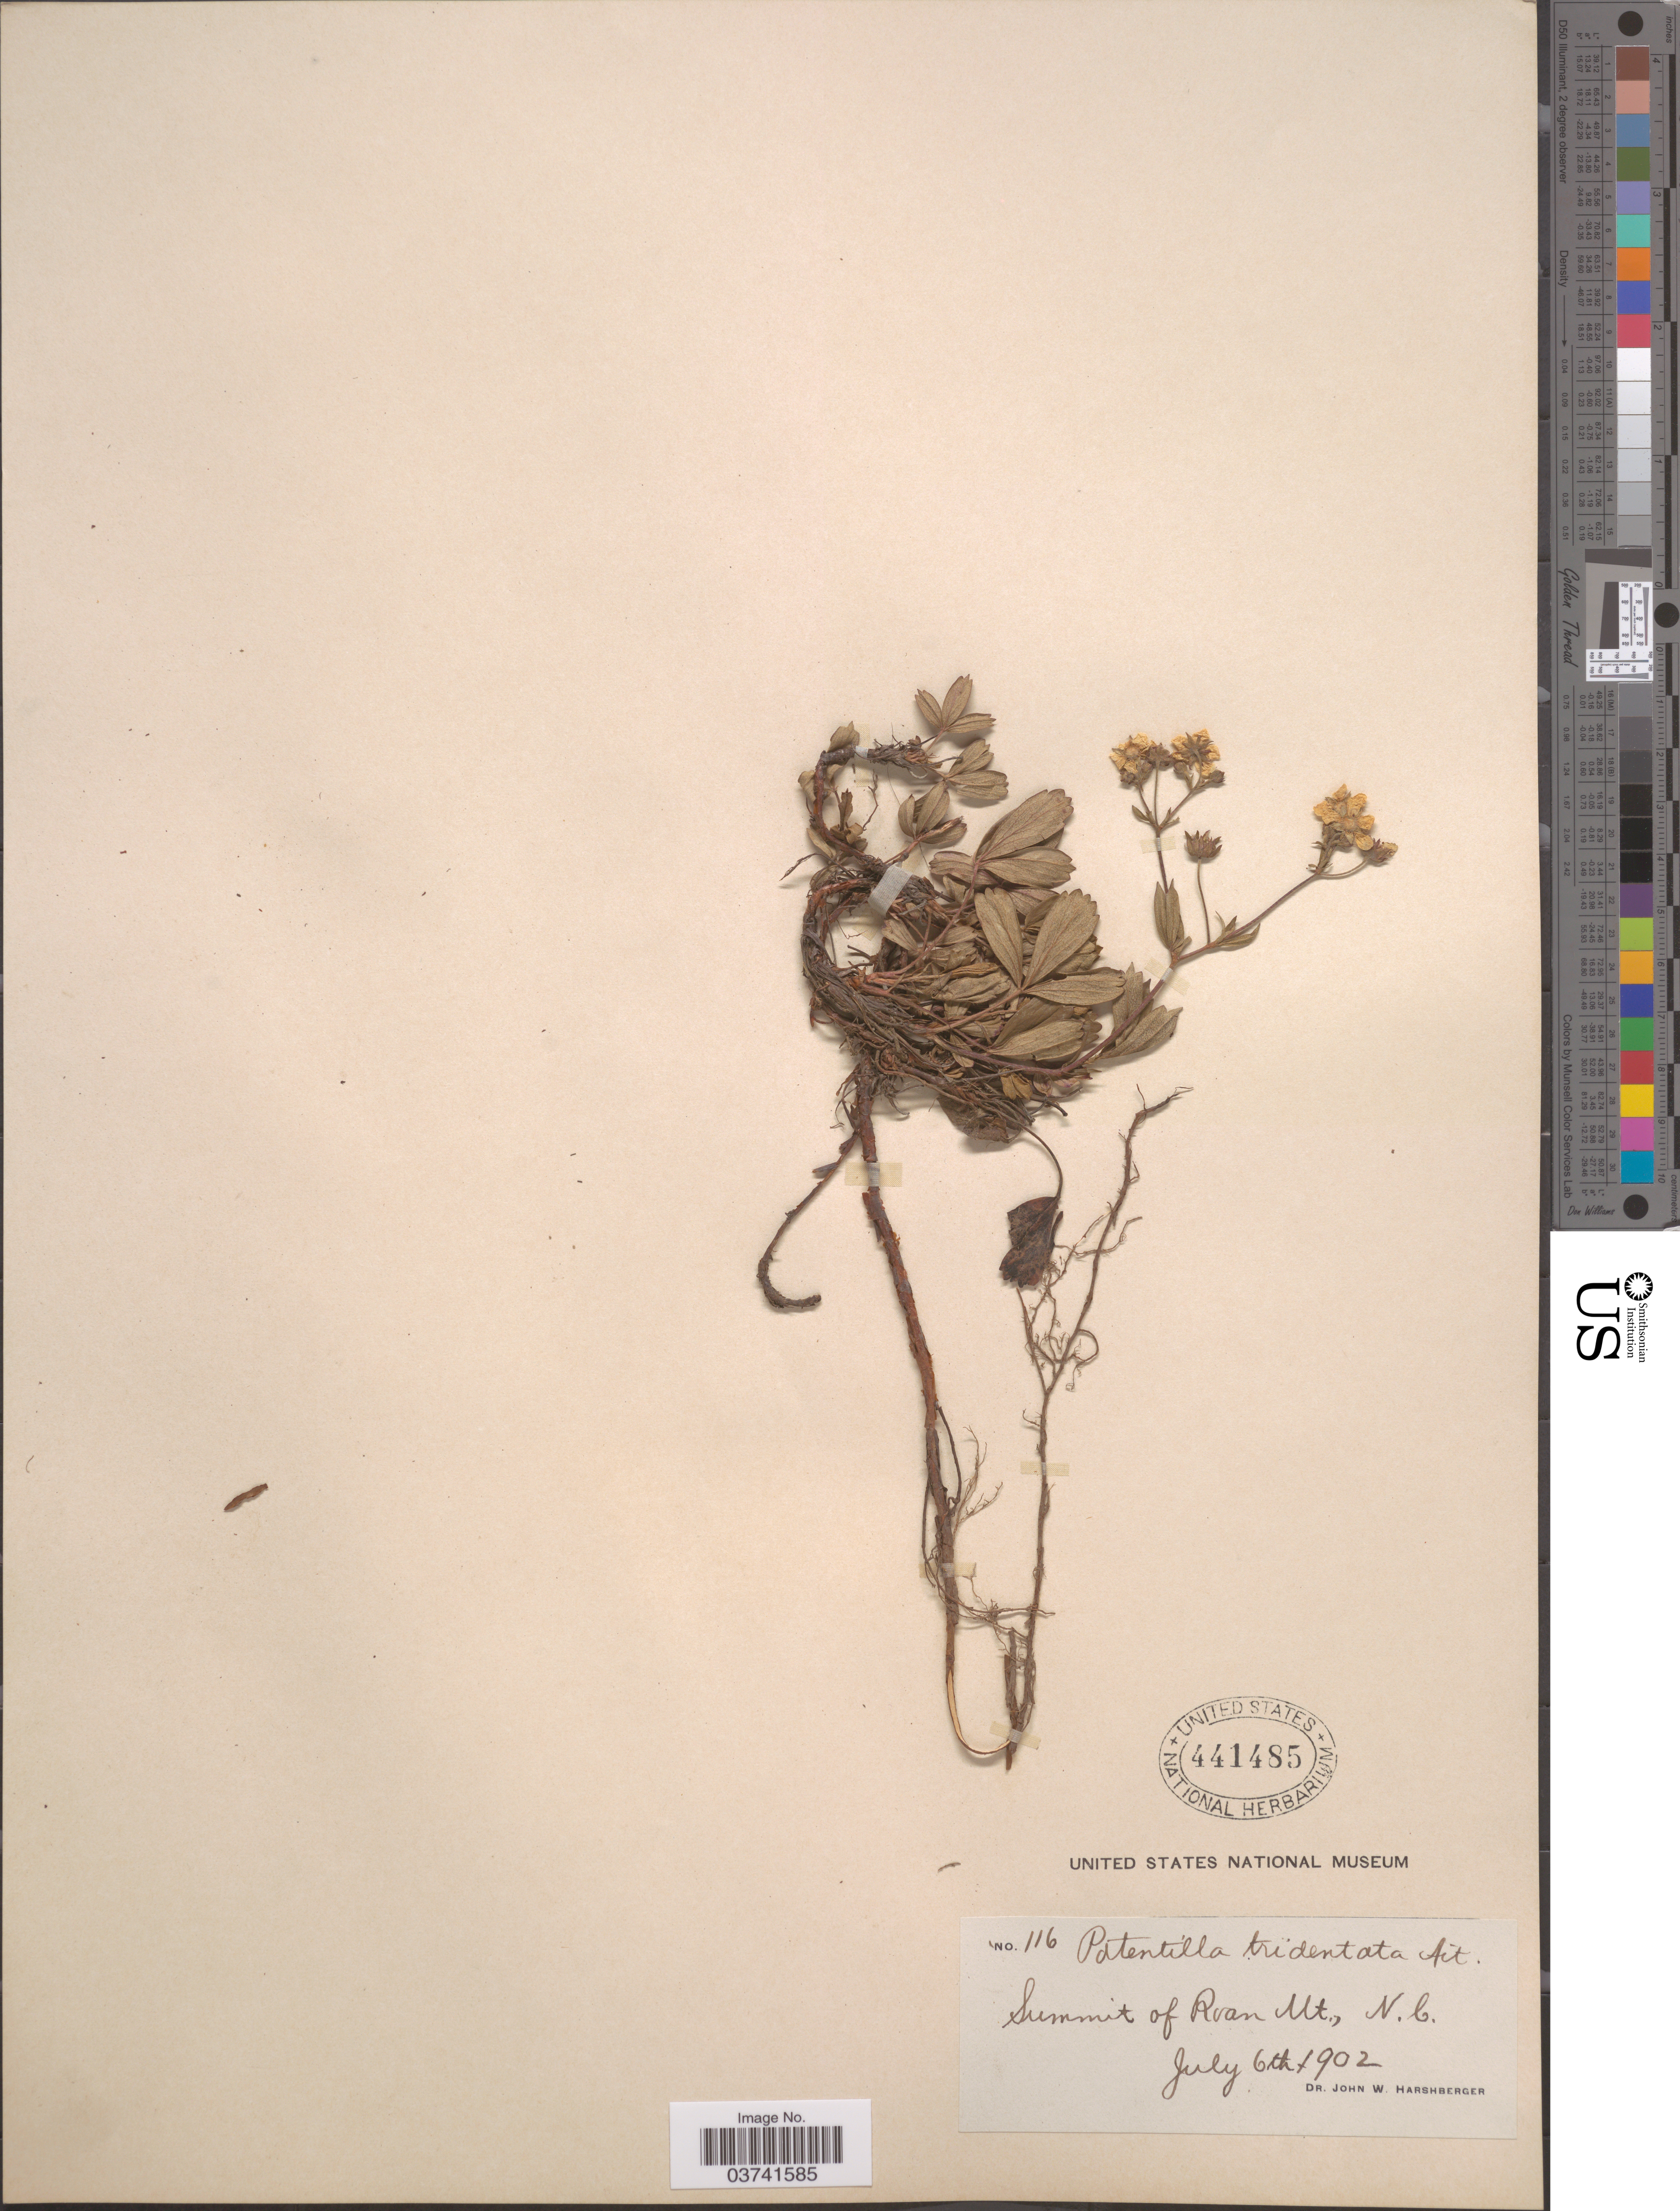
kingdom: Plantae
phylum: Tracheophyta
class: Magnoliopsida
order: Rosales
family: Rosaceae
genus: Potentilla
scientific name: Potentilla tridentata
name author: Aiton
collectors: J. W. Harshberger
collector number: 116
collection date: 1902-07-06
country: United States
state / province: North Carolina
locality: Summit of Roan Mt.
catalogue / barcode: US 441485